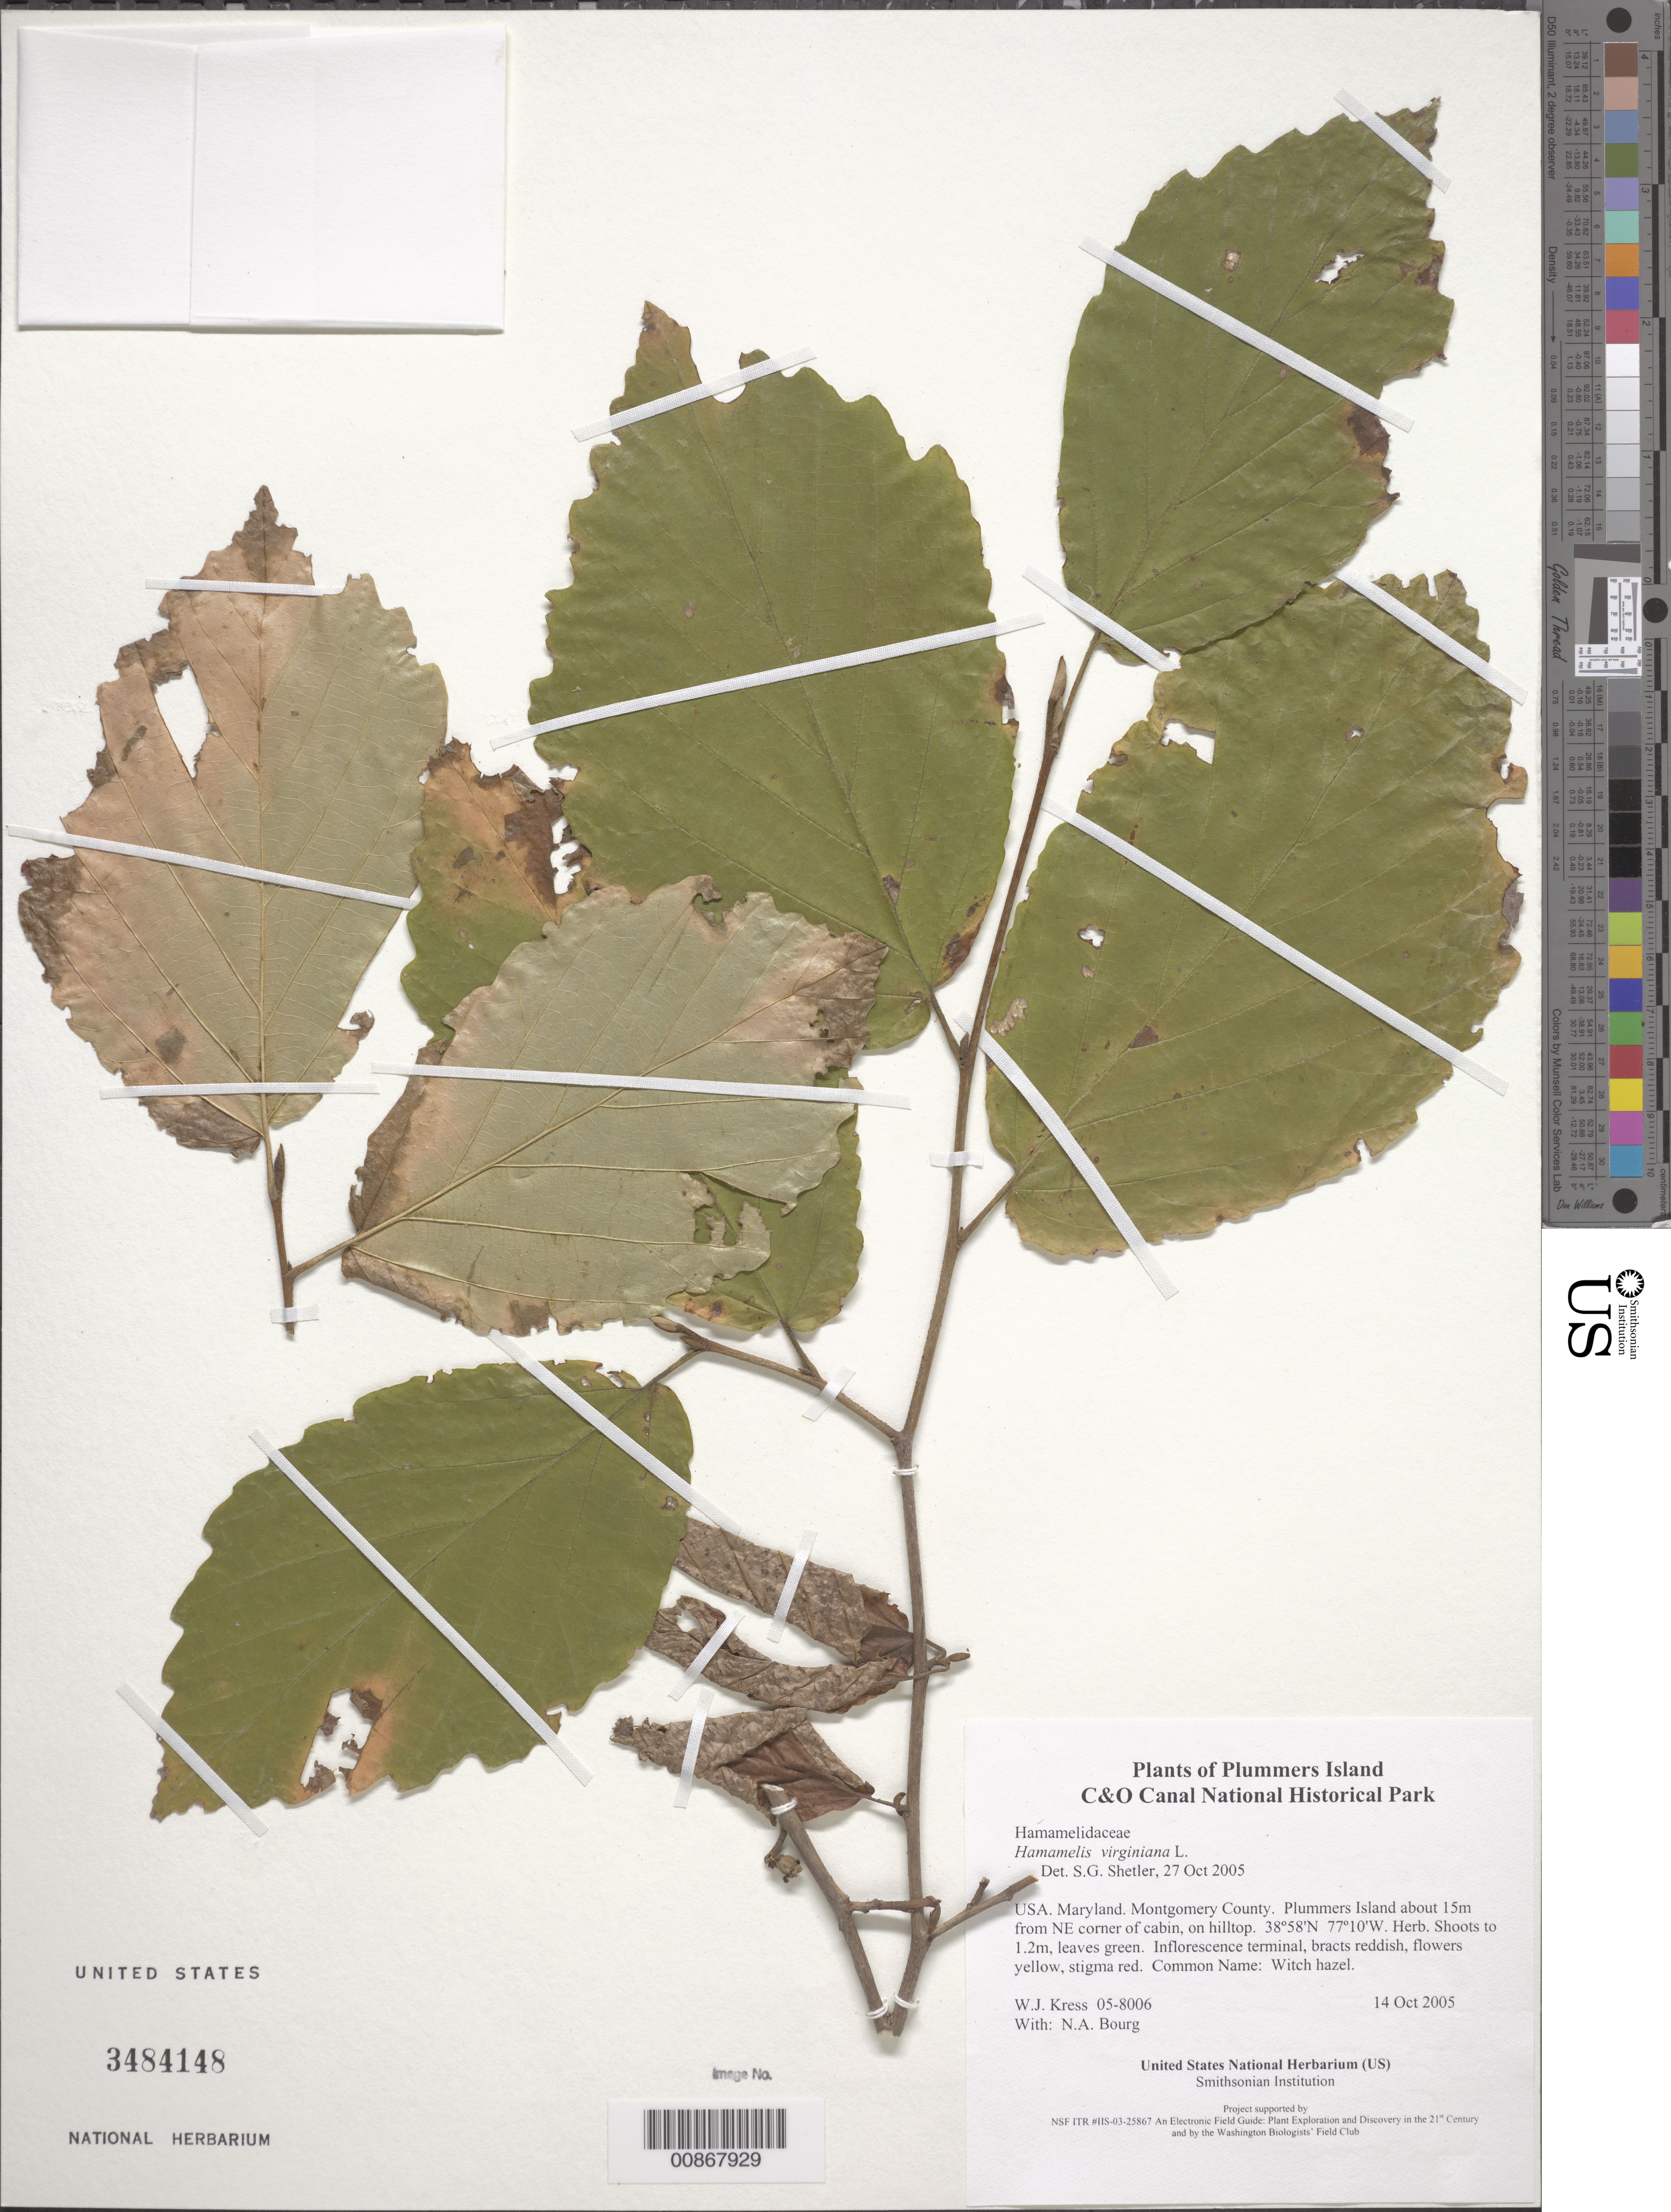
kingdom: Plantae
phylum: Tracheophyta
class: Magnoliopsida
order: Saxifragales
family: Hamamelidaceae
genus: Hamamelis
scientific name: Hamamelis virginiana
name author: L.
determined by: Shetler, Stanwyn G., (US), NMNH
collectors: W. J. Kress & N. A. Bourg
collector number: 05-8006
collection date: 2005-10-14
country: United States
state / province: Maryland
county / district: Montgomery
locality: Chesapeake and Ohio Canal National Historical Park, Plummers Island about 15m from NE corner of cabin, on hilltop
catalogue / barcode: US 3484148